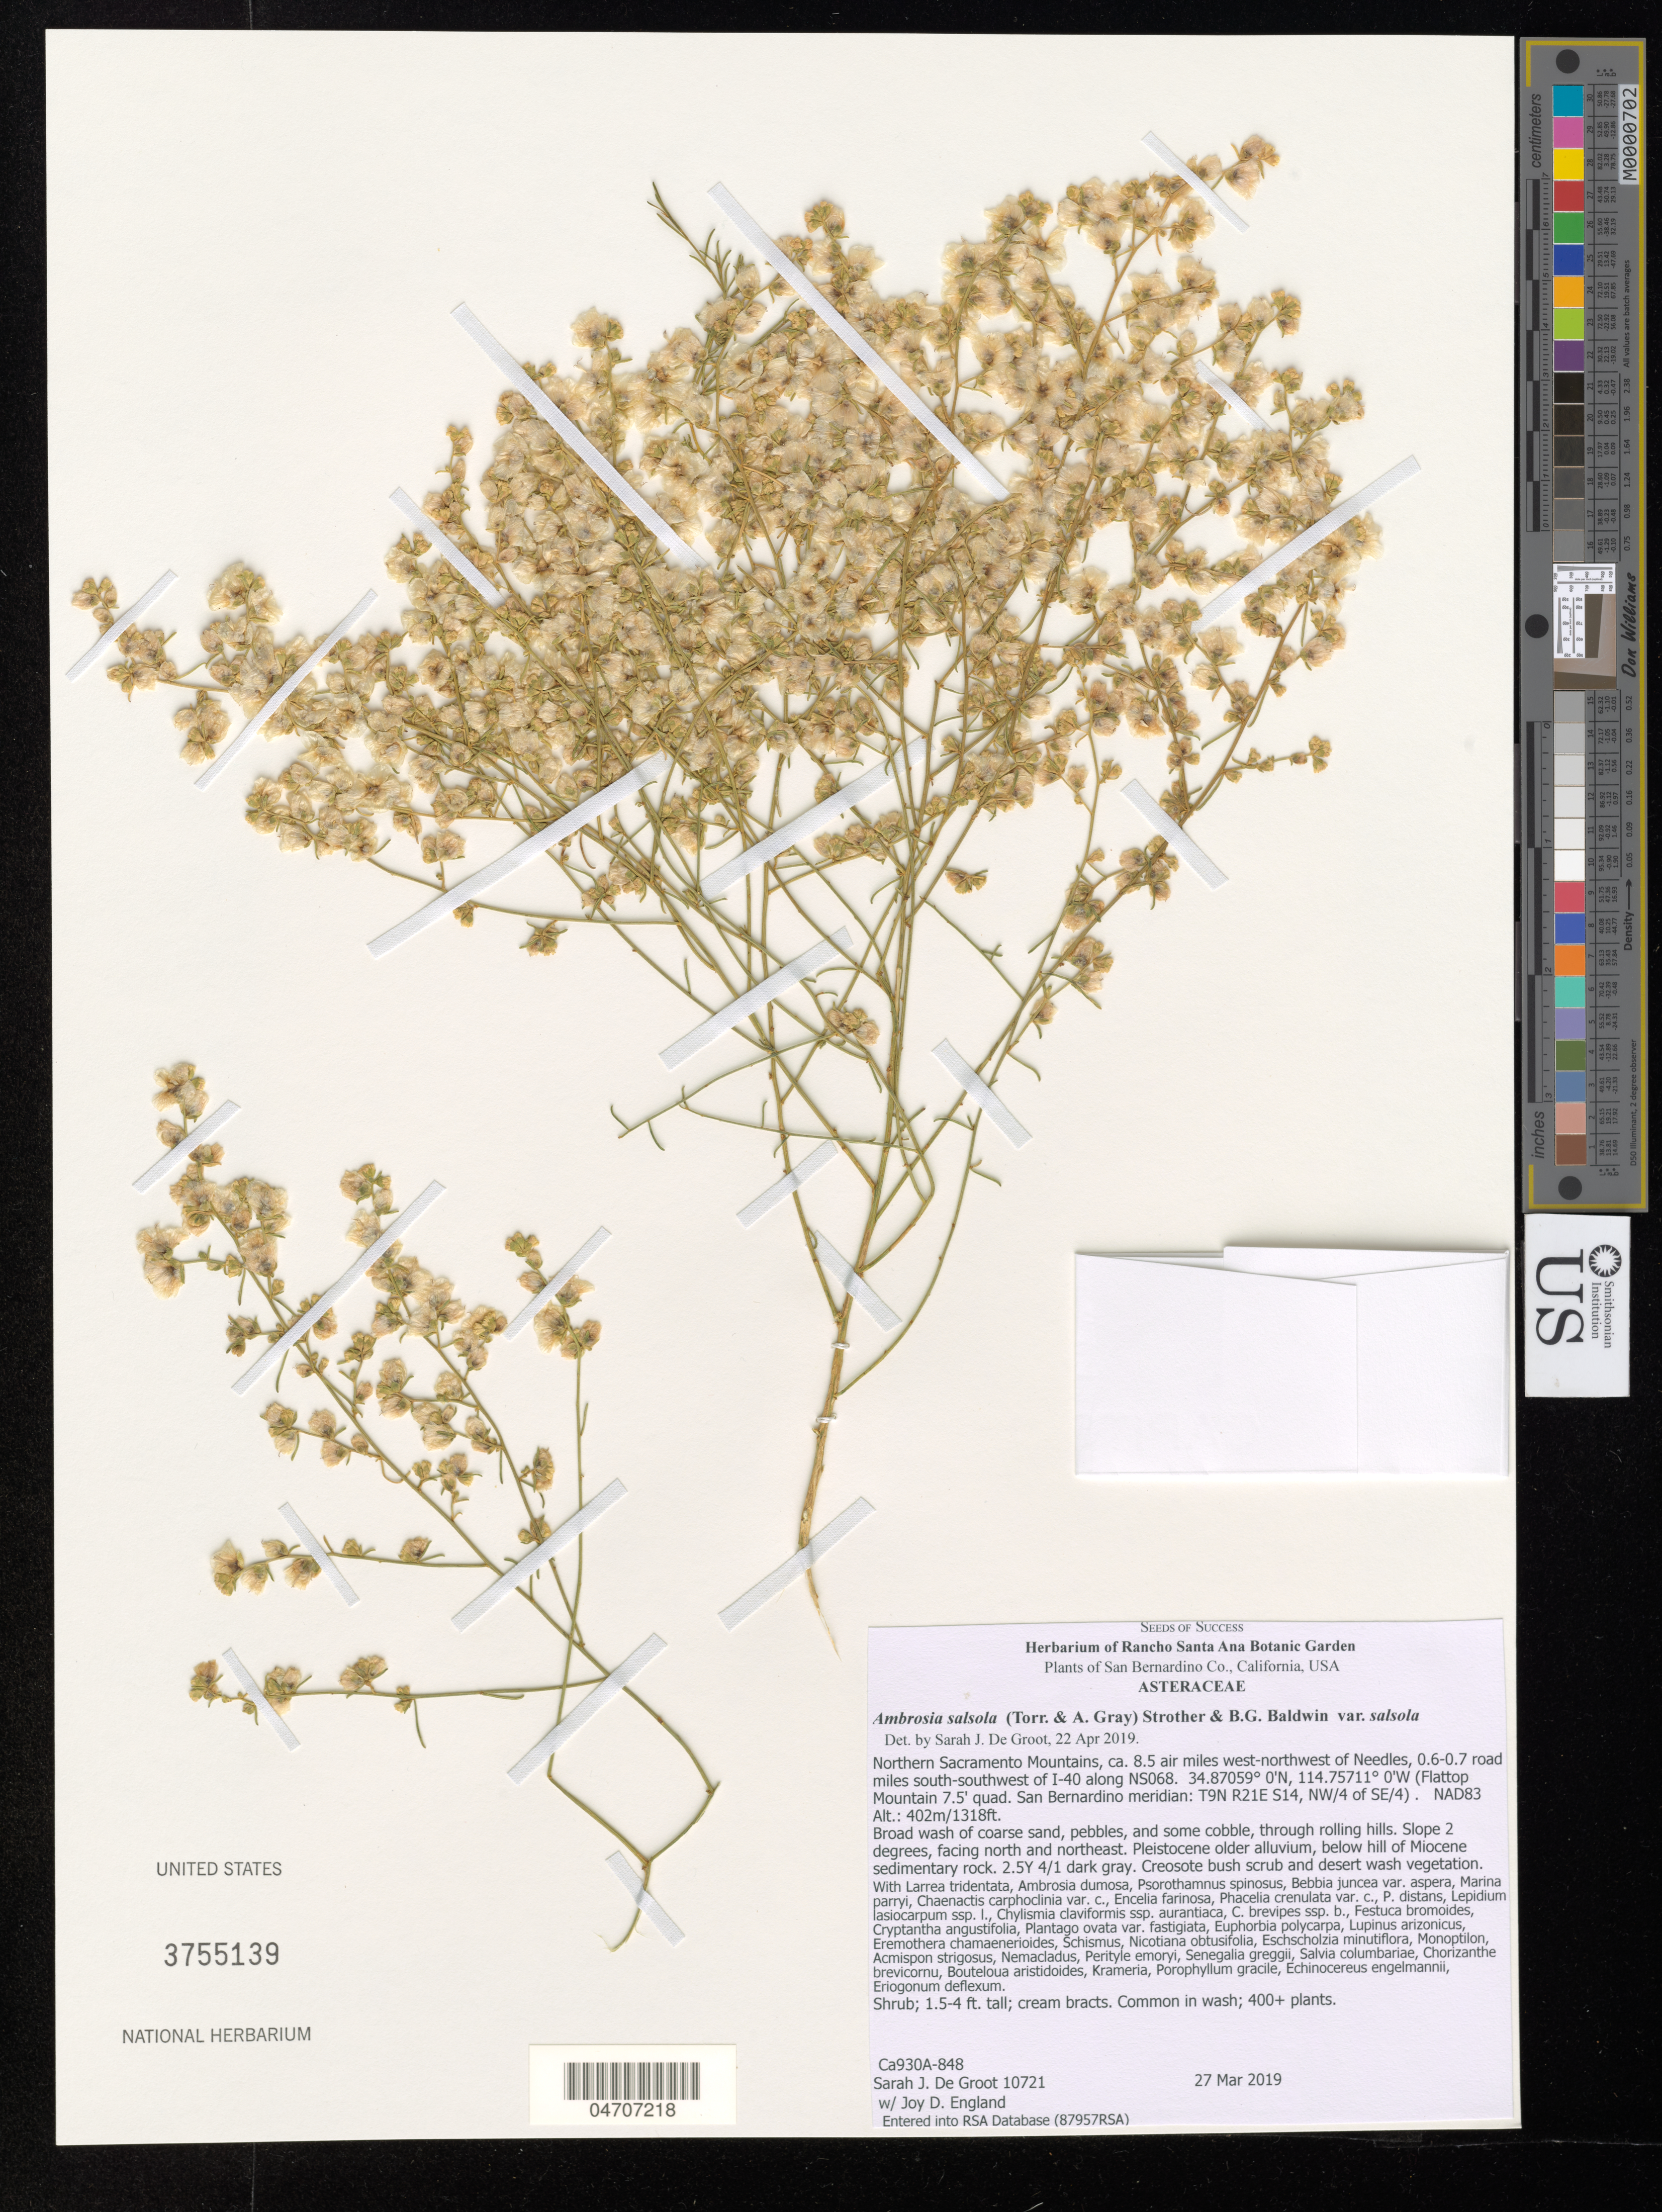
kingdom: Plantae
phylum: Tracheophyta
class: Magnoliopsida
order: Asterales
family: Asteraceae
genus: Ambrosia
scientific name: Ambrosia salsola var. salsola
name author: (Torr. & A. Gray) Strother & B.G. Baldwin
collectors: S. De Groot & J. England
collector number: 10721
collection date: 2019-03-27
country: United States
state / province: California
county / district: San Bernardino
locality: San Bernardino Co. North Sacramento Mountains, ca. 8.5 air miles west-northwest of Needles, 0.6-0.7 road miles south-southwest of I-40 along NS068. (Flattop Mountain 7.5' quad. San Bernardino meridian: T9N R21E S14, NW/4 of SE/4). NAD83.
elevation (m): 402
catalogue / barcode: US 3755139